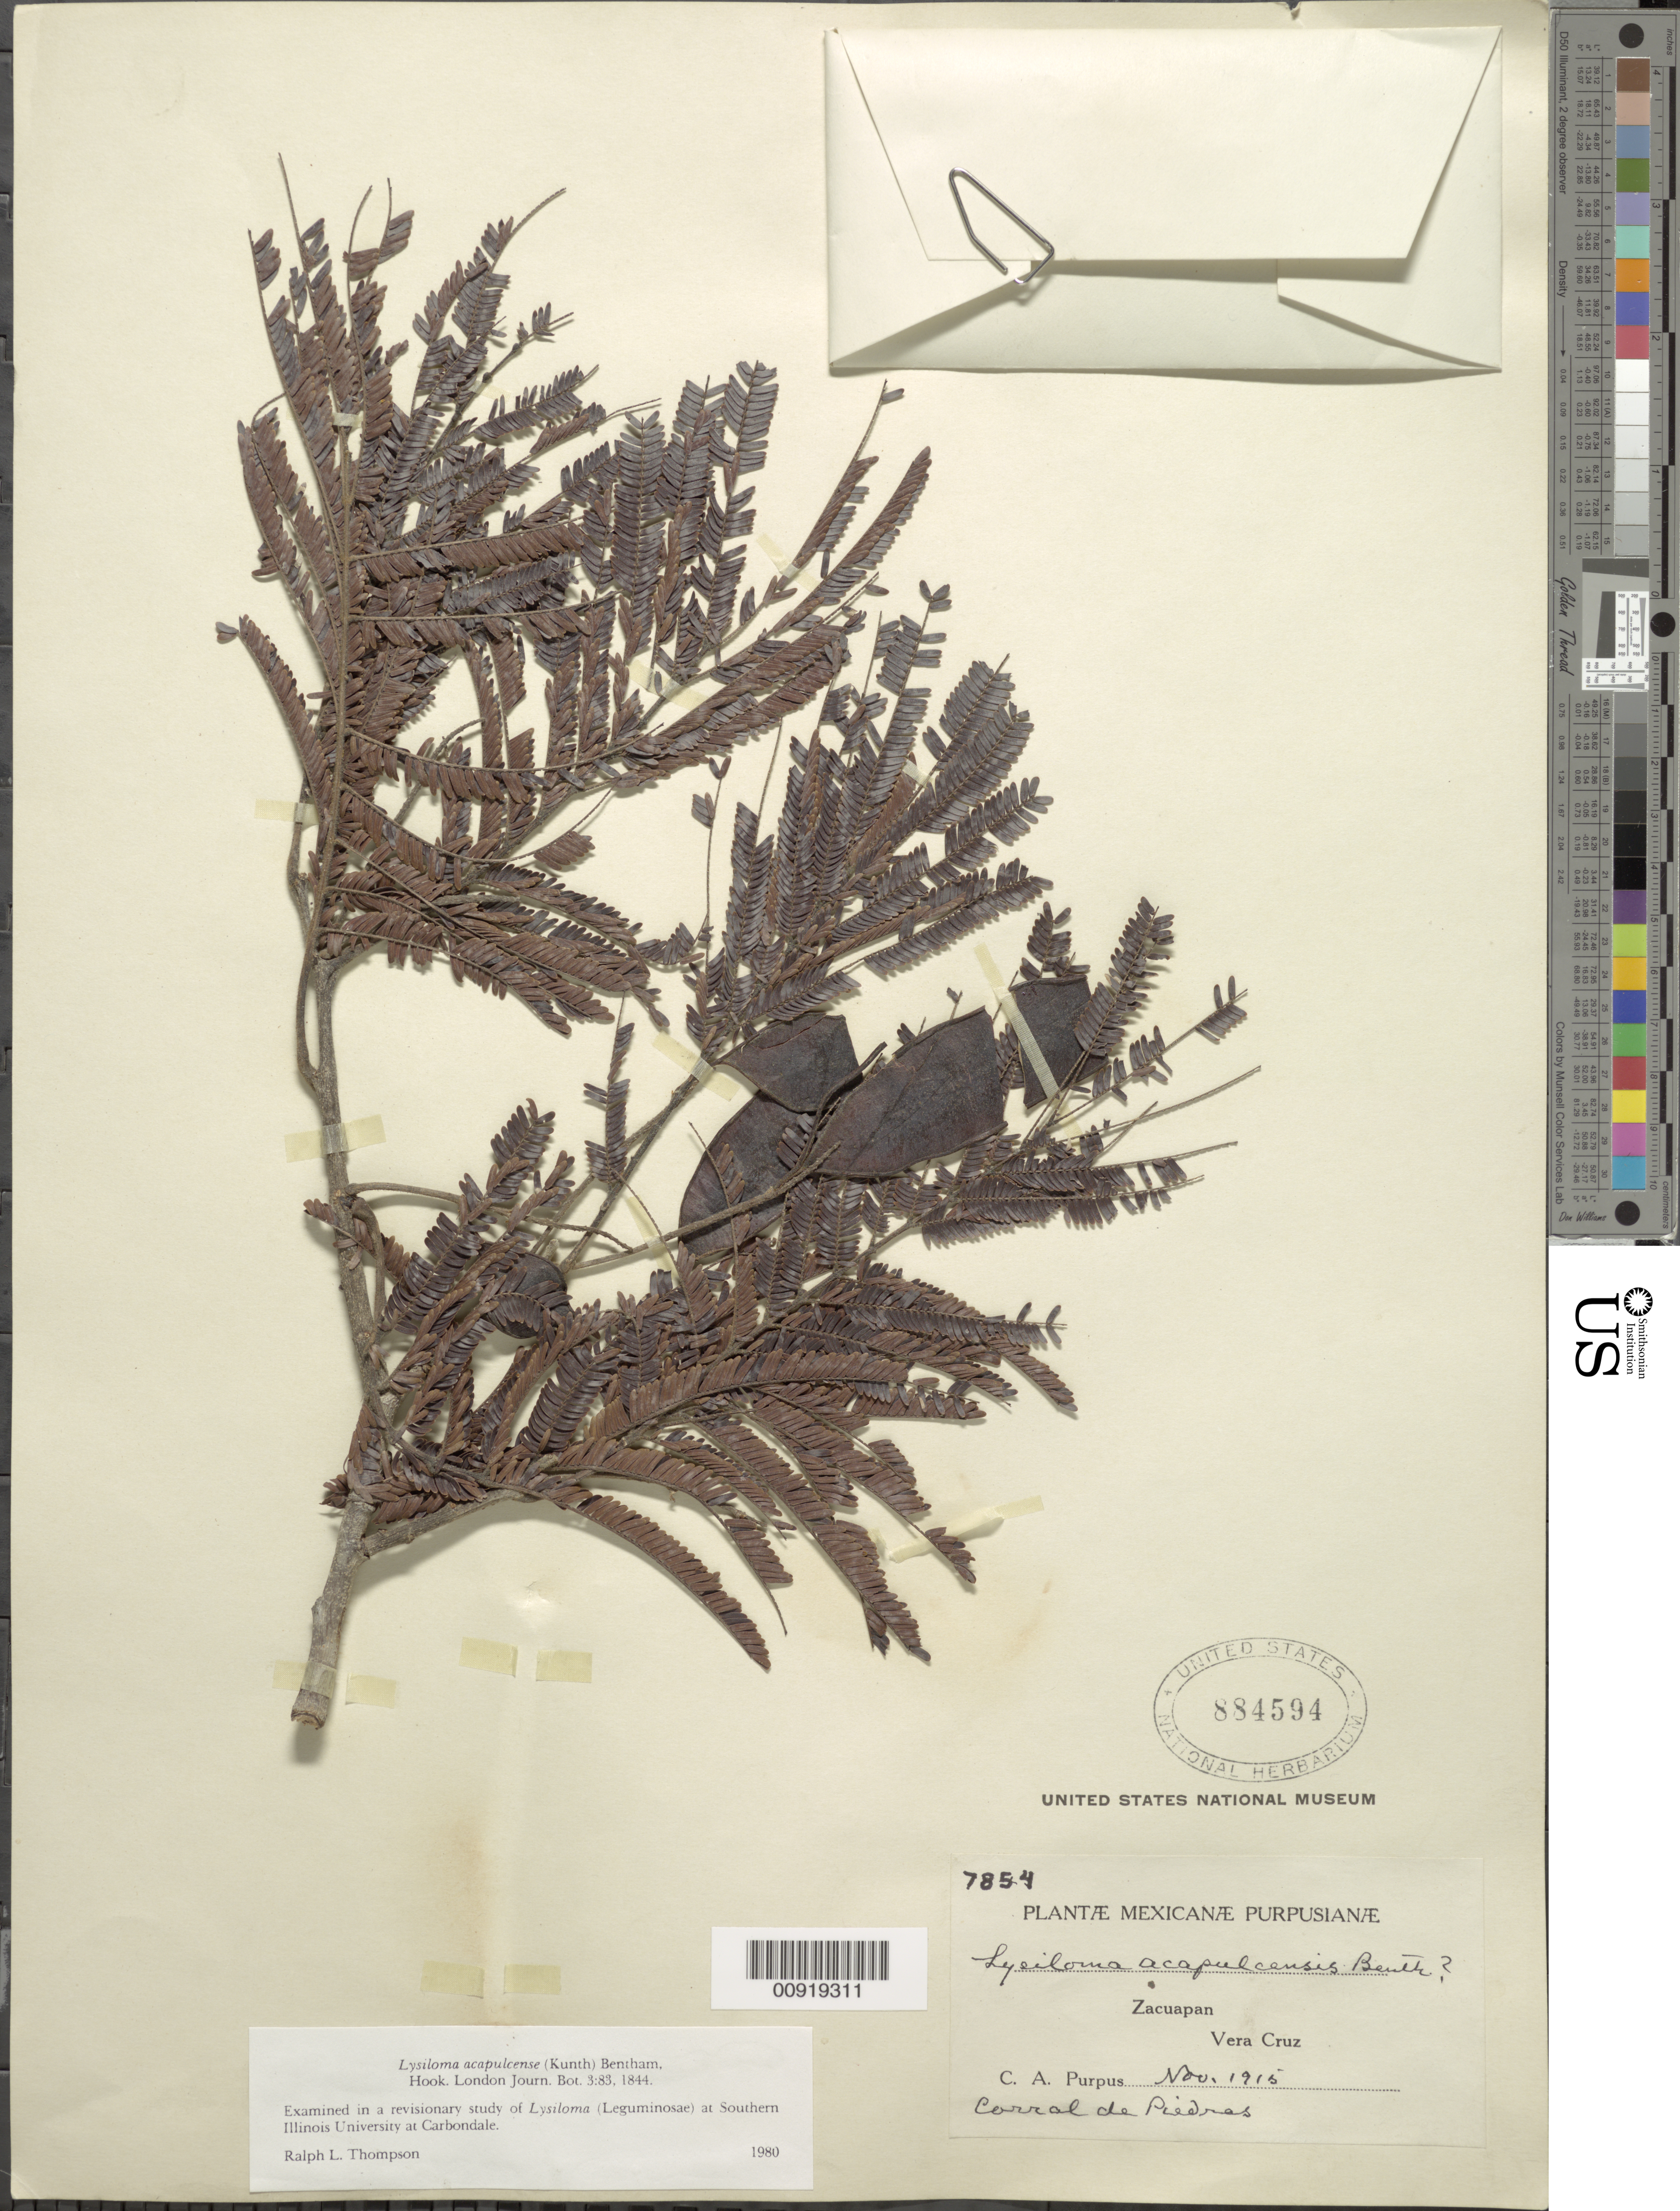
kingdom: Plantae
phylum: Tracheophyta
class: Magnoliopsida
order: Fabales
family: Fabaceae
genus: Lysiloma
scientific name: Lysiloma acapulcense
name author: (Kunth) Benth.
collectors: C. A. Purpus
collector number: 7854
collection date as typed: Nov 1915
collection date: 1915-11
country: Mexico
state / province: Veracruz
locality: Zacuapan, Veracruz.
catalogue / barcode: US 884594